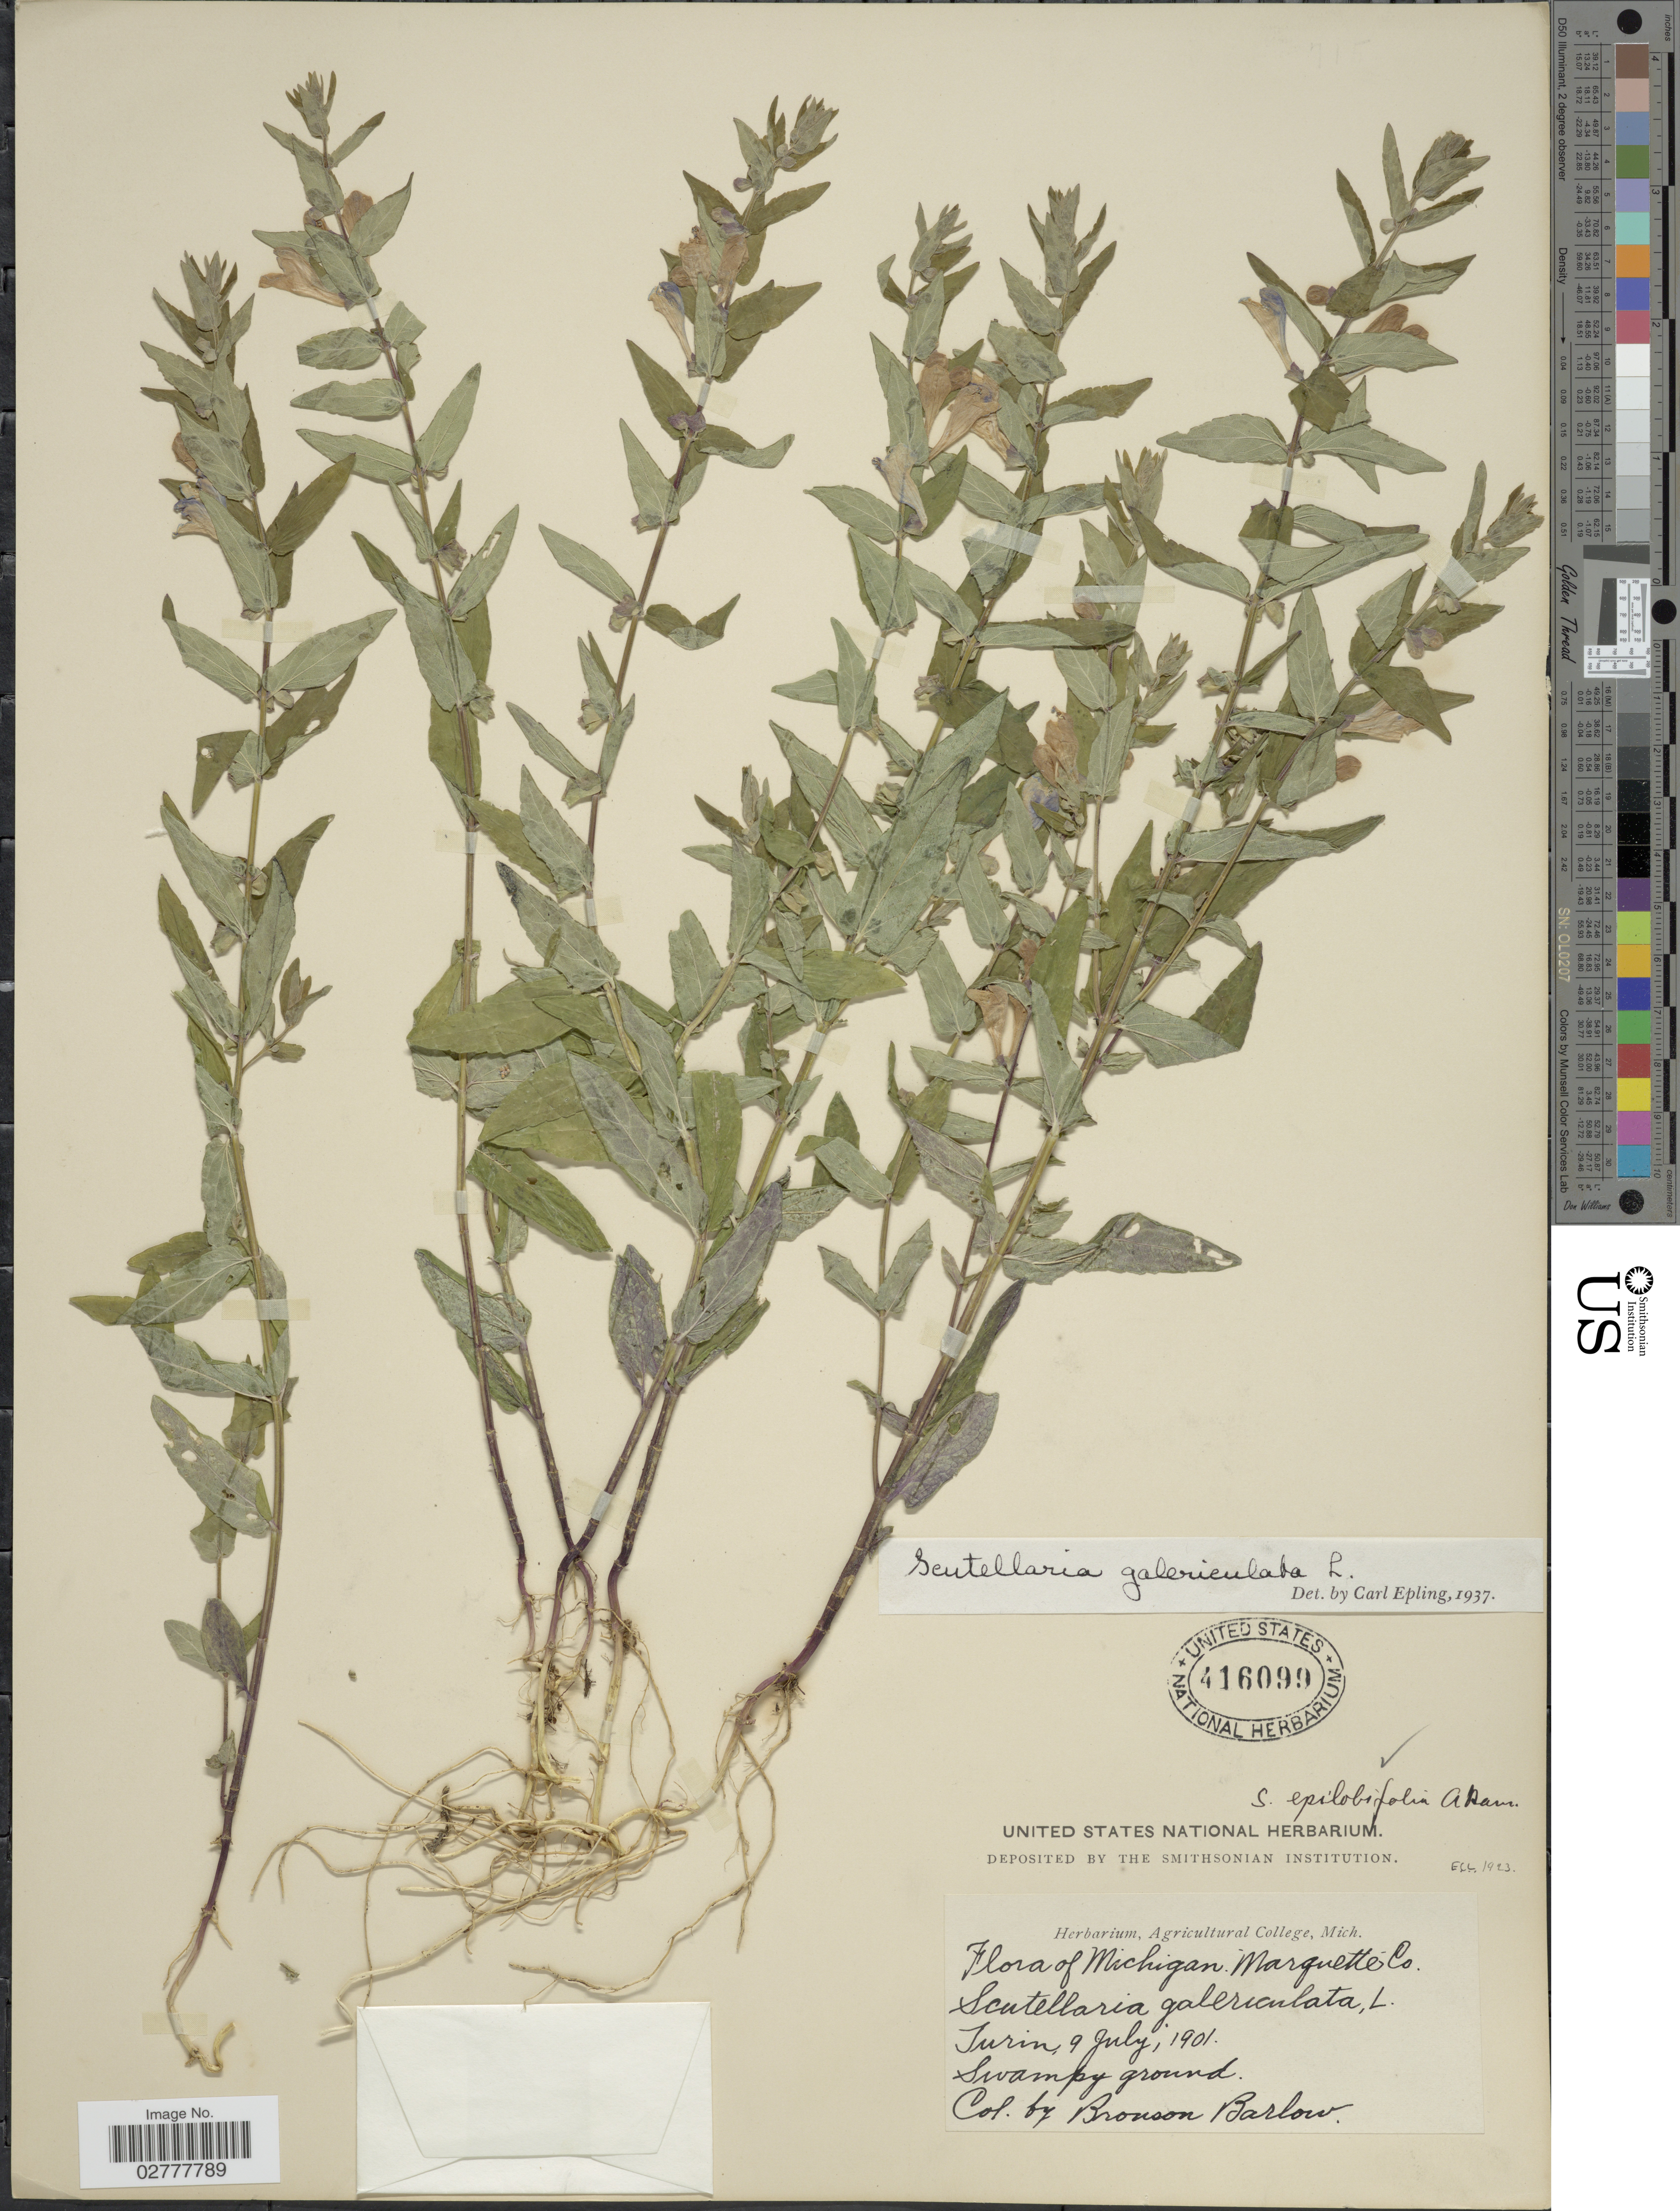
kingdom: Plantae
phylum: Tracheophyta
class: Magnoliopsida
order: Lamiales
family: Lamiaceae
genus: Scutellaria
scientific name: Scutellaria galericulata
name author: L.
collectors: Barlow, B.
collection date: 1901-07-09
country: United States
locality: Turin.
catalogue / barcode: US 416099